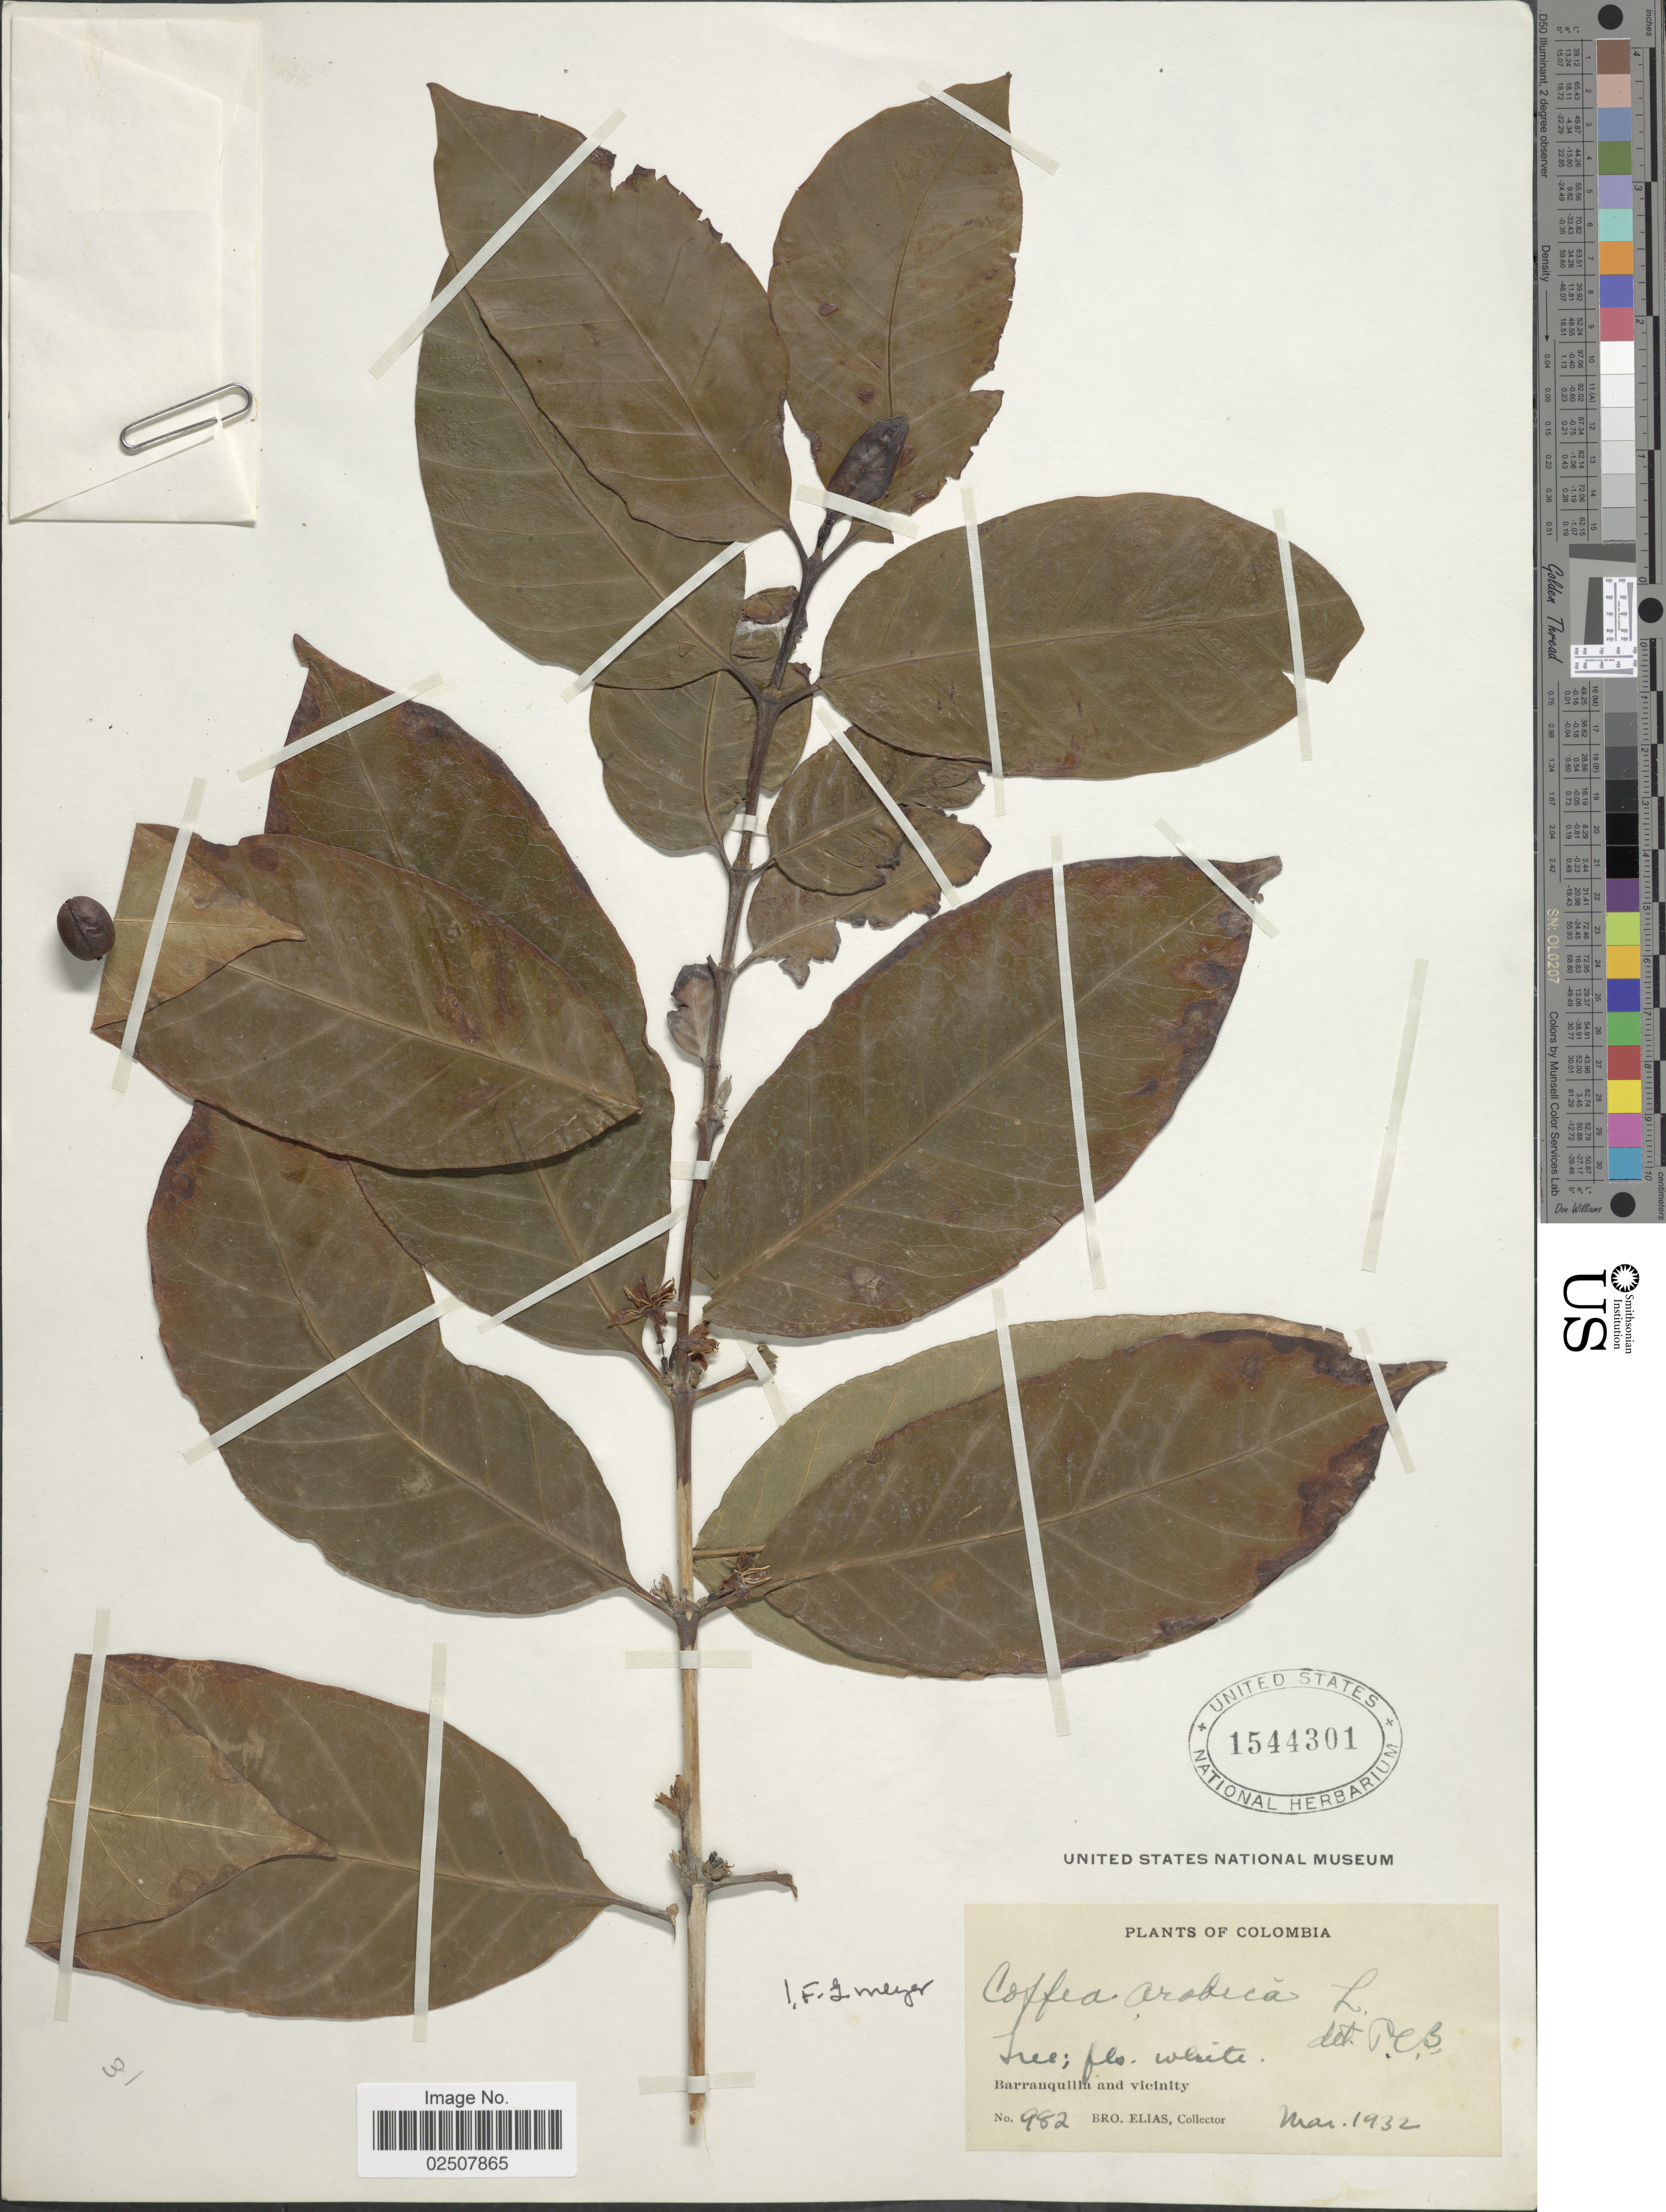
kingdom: Plantae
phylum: Tracheophyta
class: Magnoliopsida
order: Gentianales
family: Rubiaceae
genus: Coffea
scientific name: Coffea arabica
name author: L.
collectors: Bro. Elias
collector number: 982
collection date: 1932-03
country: Colombia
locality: Barranquila and vicinity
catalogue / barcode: US 1544301